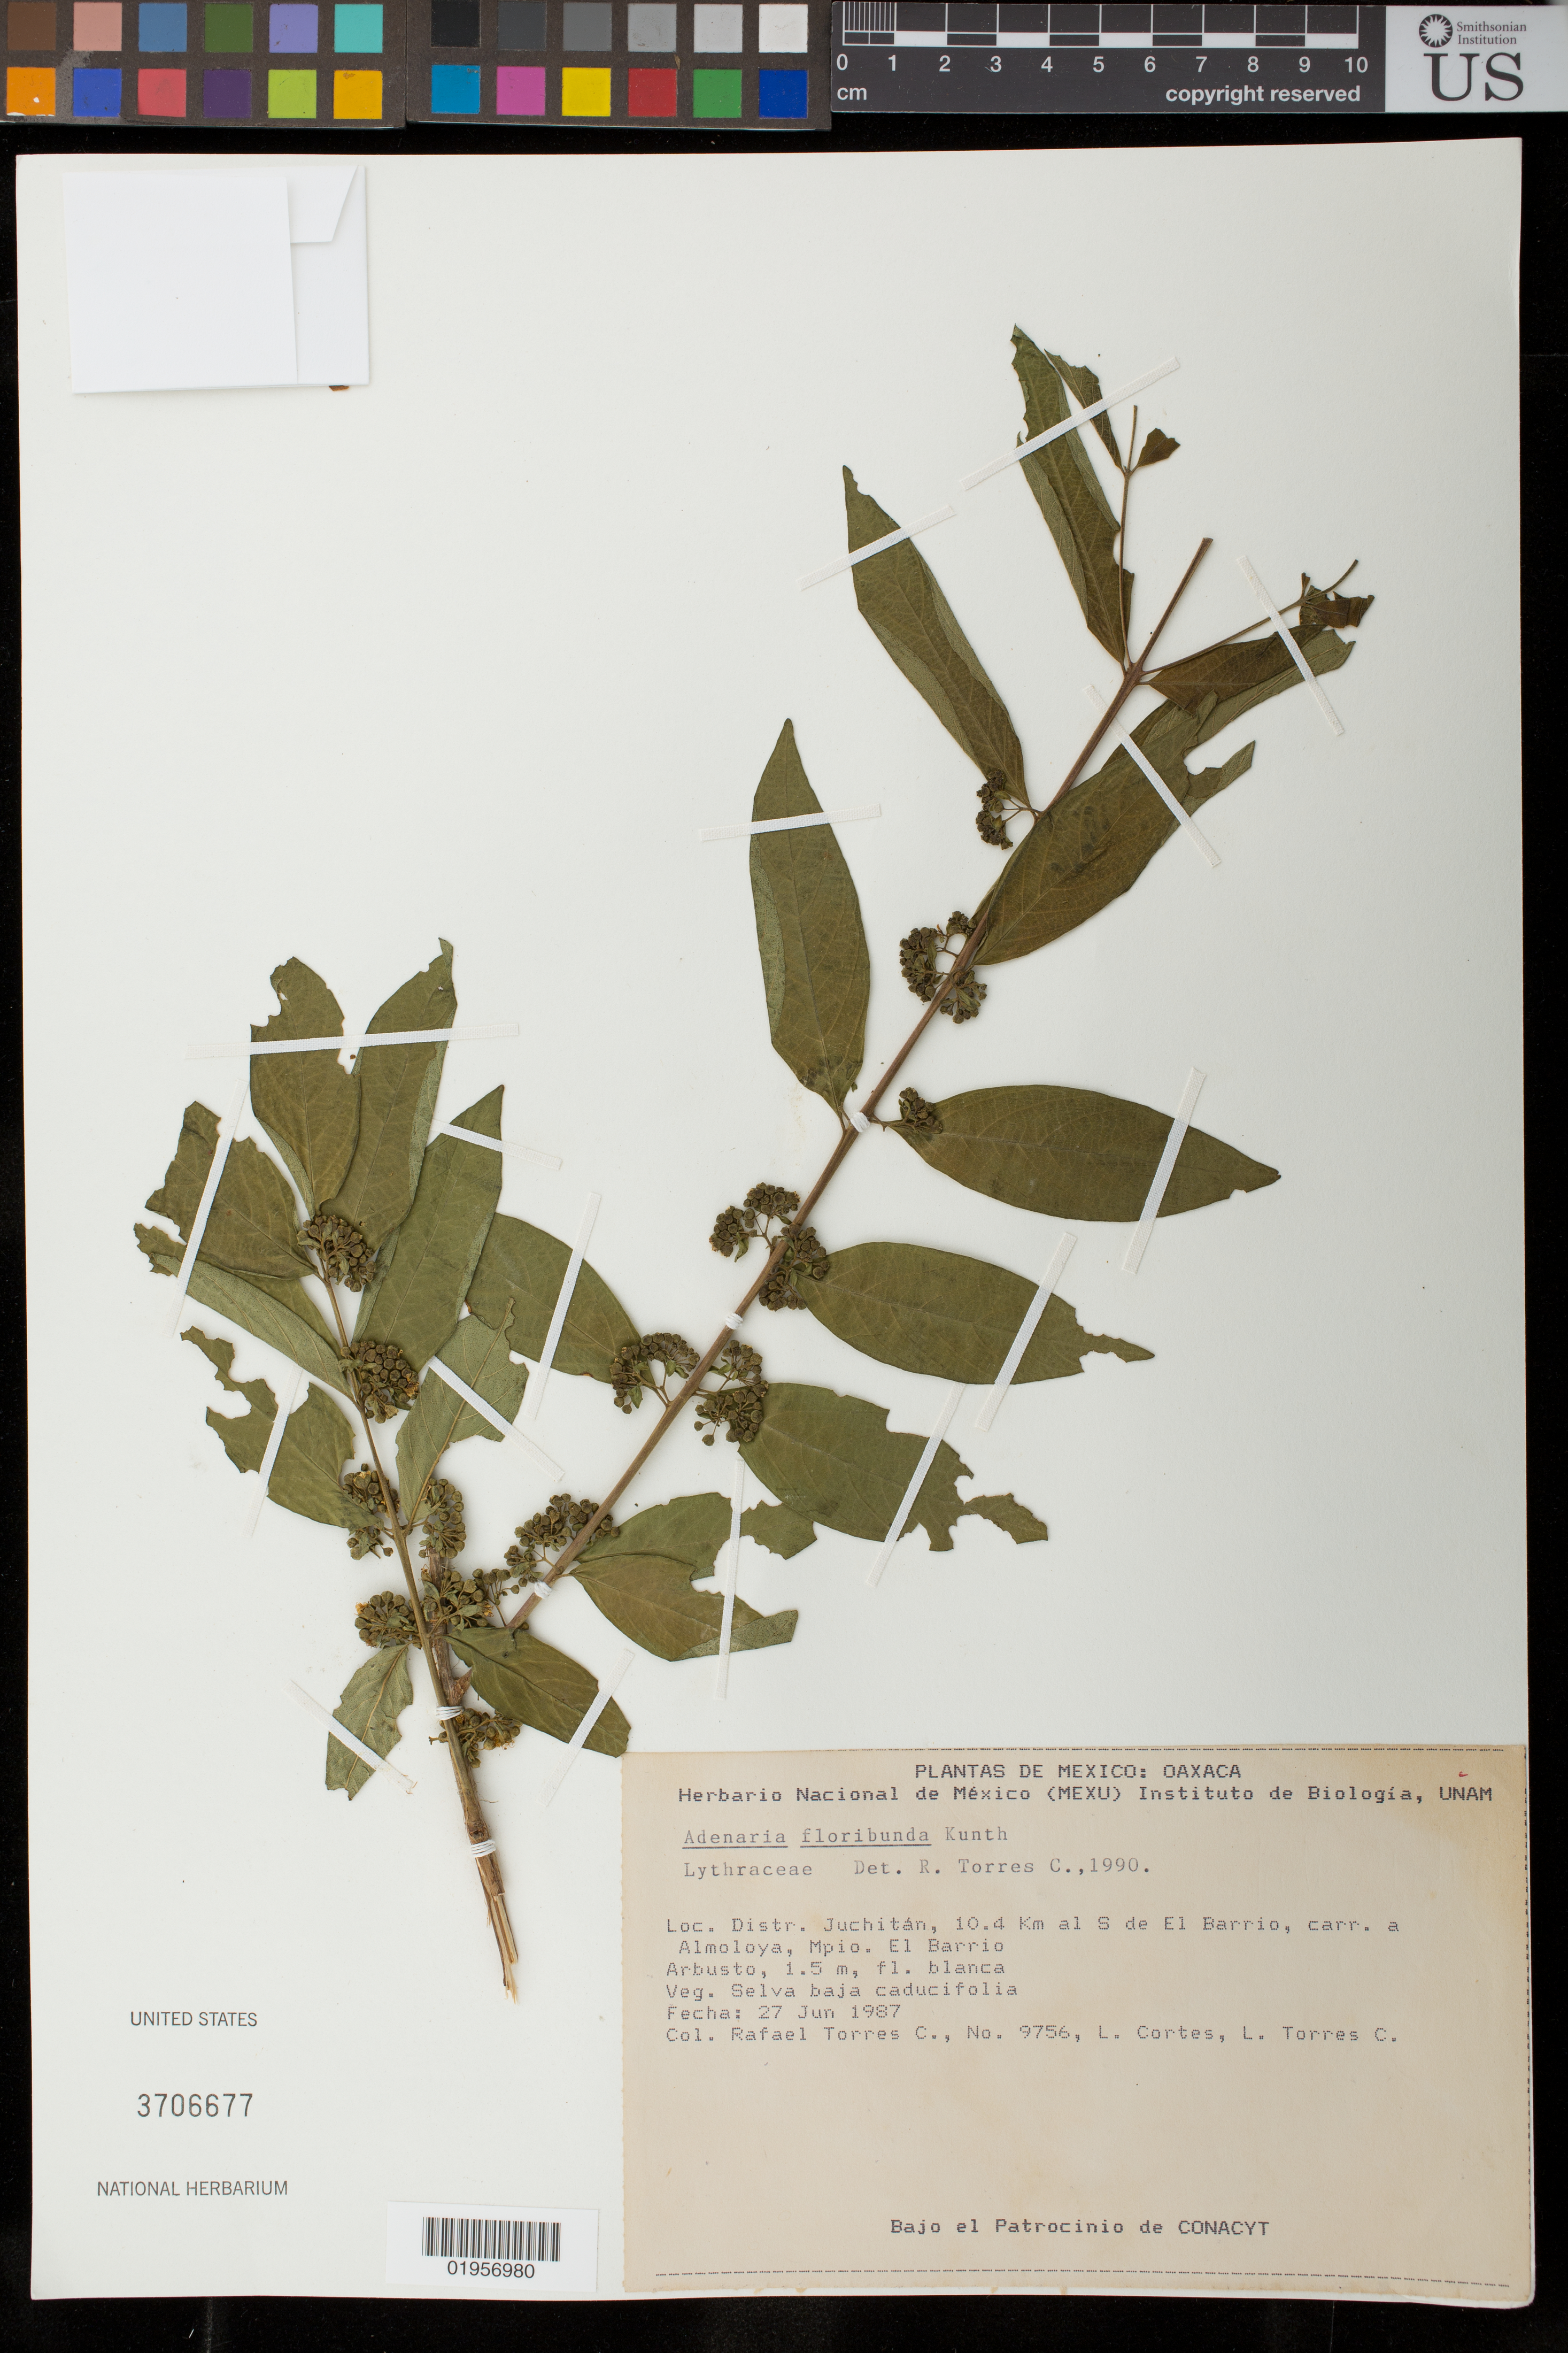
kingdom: Plantae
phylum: Tracheophyta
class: Magnoliopsida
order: Myrtales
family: Lythraceae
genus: Adenaria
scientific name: Adenaria floribunda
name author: Kunth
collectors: R. Torres, L. Cortes & C. Torres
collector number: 9756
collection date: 1987-06-27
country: Mexico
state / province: Oaxaca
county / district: Juchitan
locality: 10.4 km al S de El Barrio, carr.a Almoloya, Mpio. El Barrio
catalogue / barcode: US 3706677